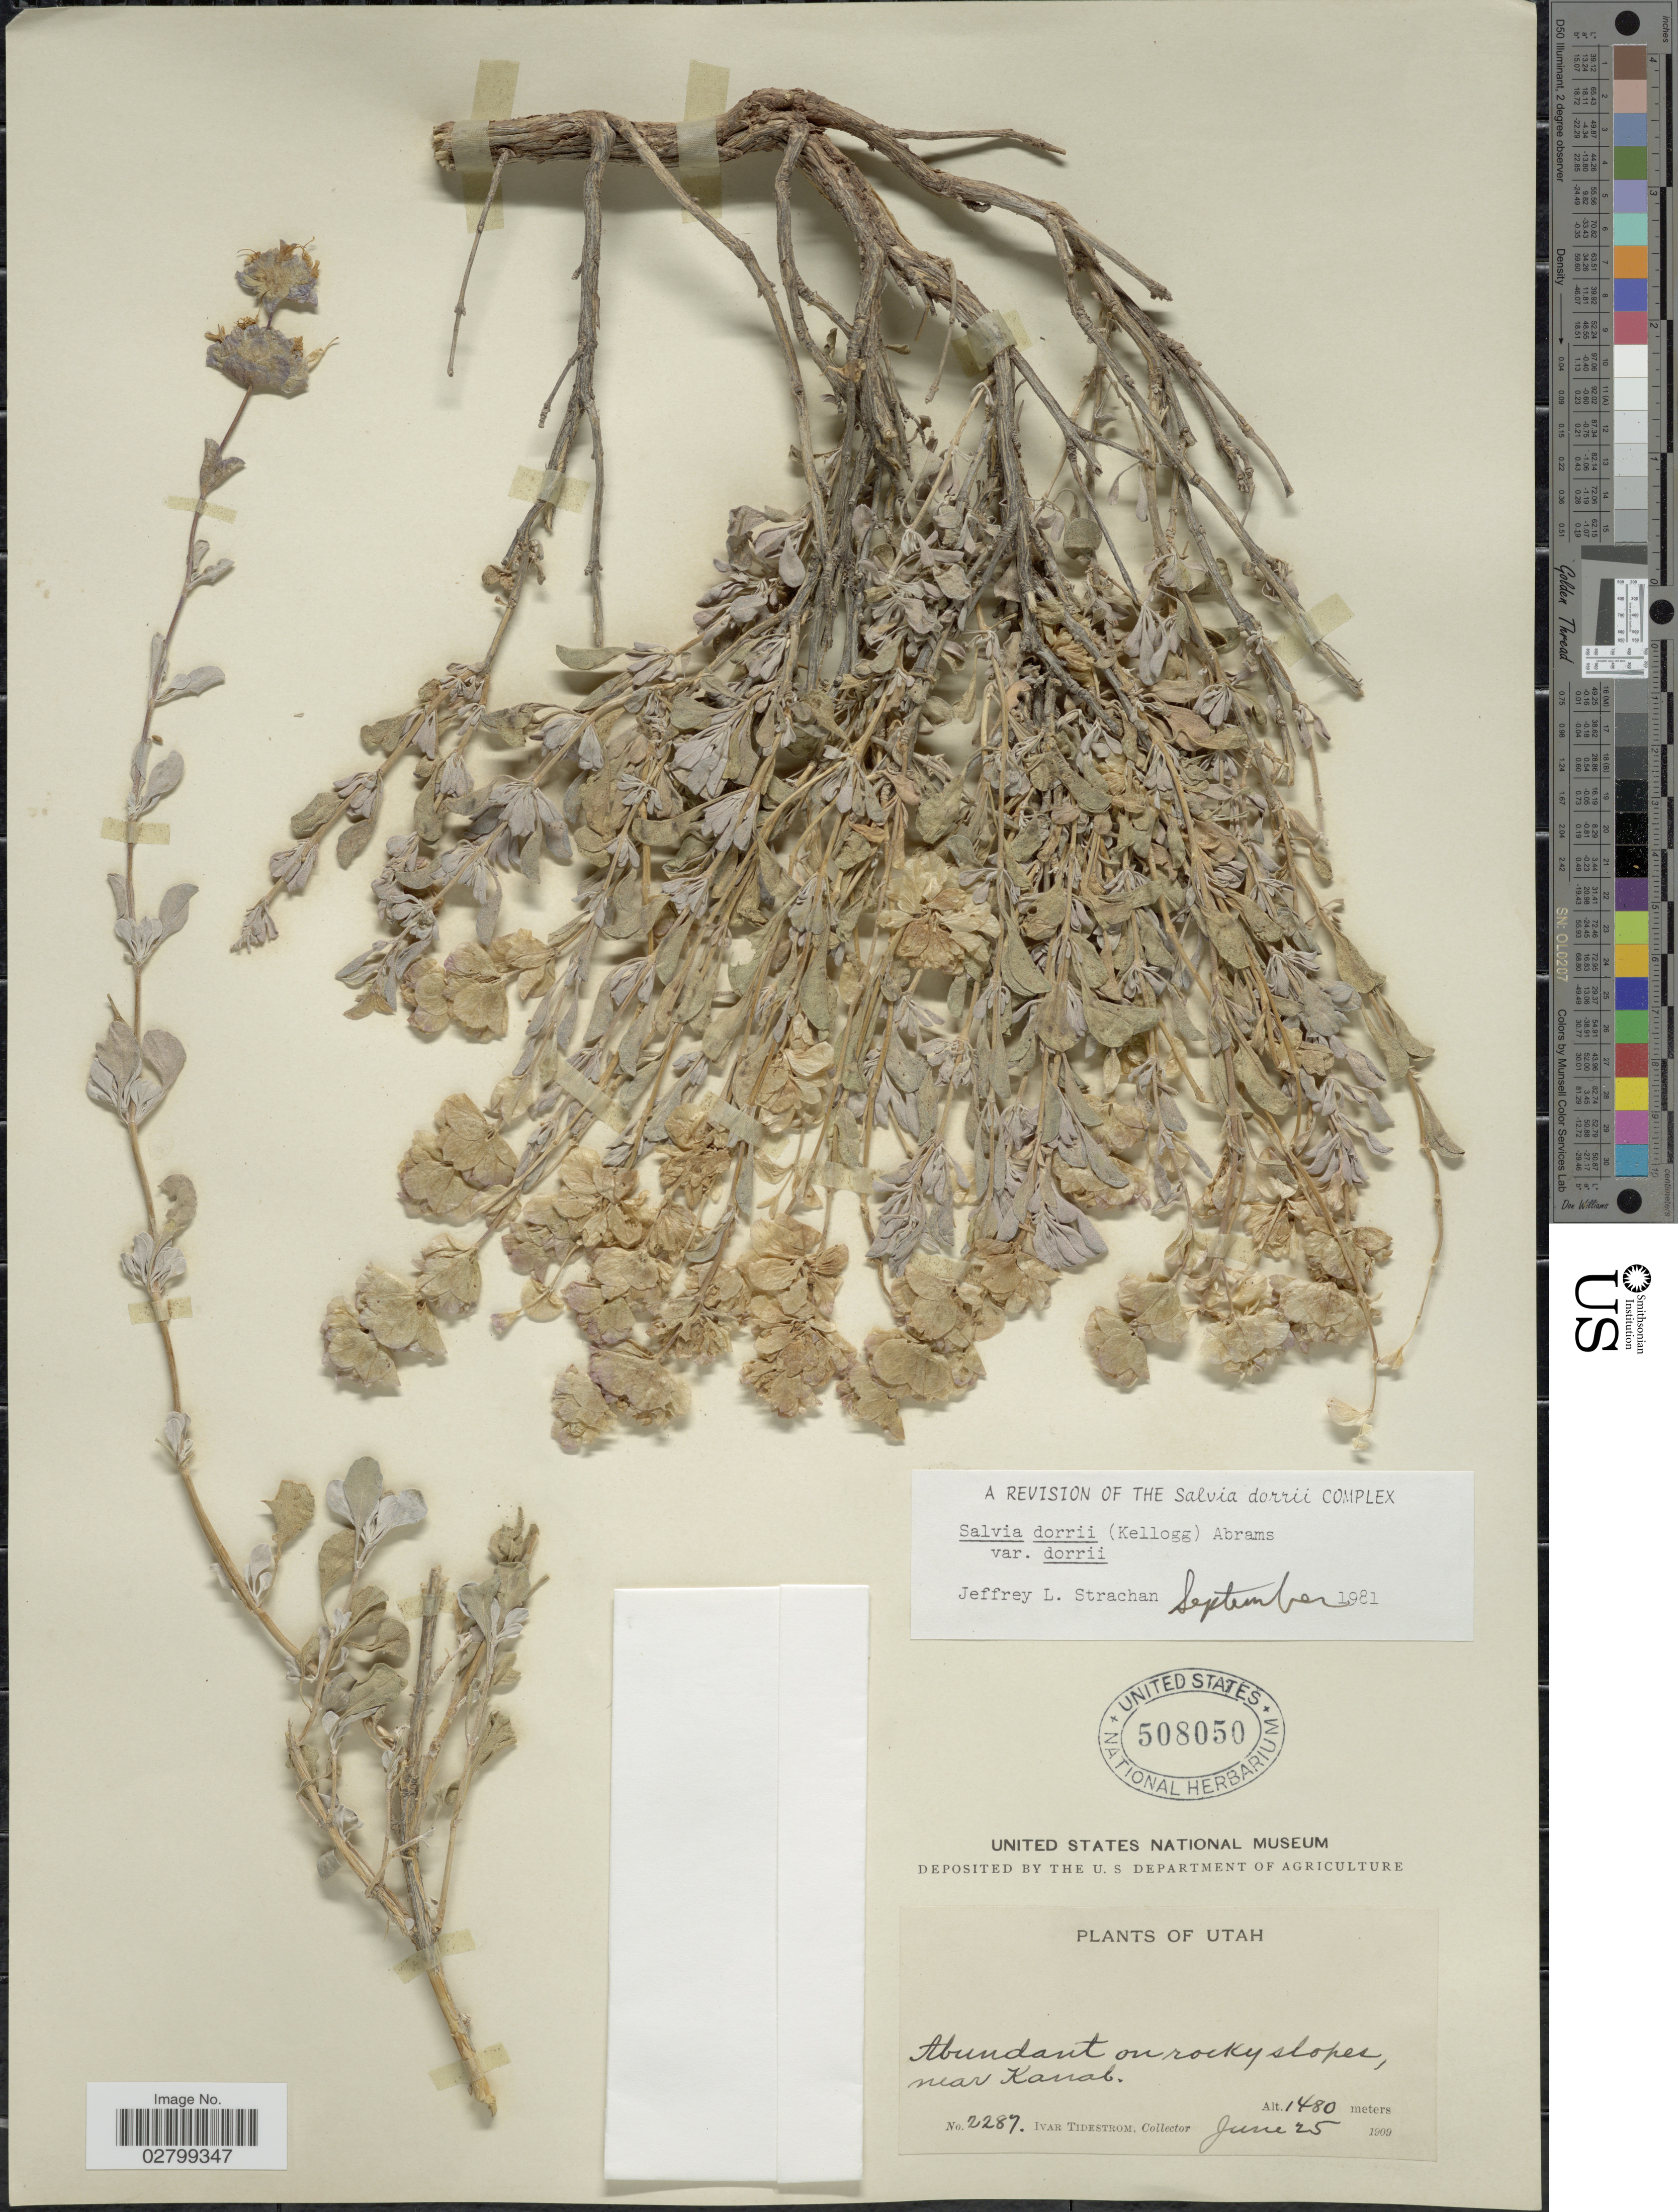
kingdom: Plantae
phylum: Tracheophyta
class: Magnoliopsida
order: Lamiales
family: Lamiaceae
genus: Salvia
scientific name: Salvia dorrii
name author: (Kellogg) Abrams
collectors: I. F. Tidestrom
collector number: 2287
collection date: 1909-06-25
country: United States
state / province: Utah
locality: Near Kanal.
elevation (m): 1480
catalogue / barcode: US 508050